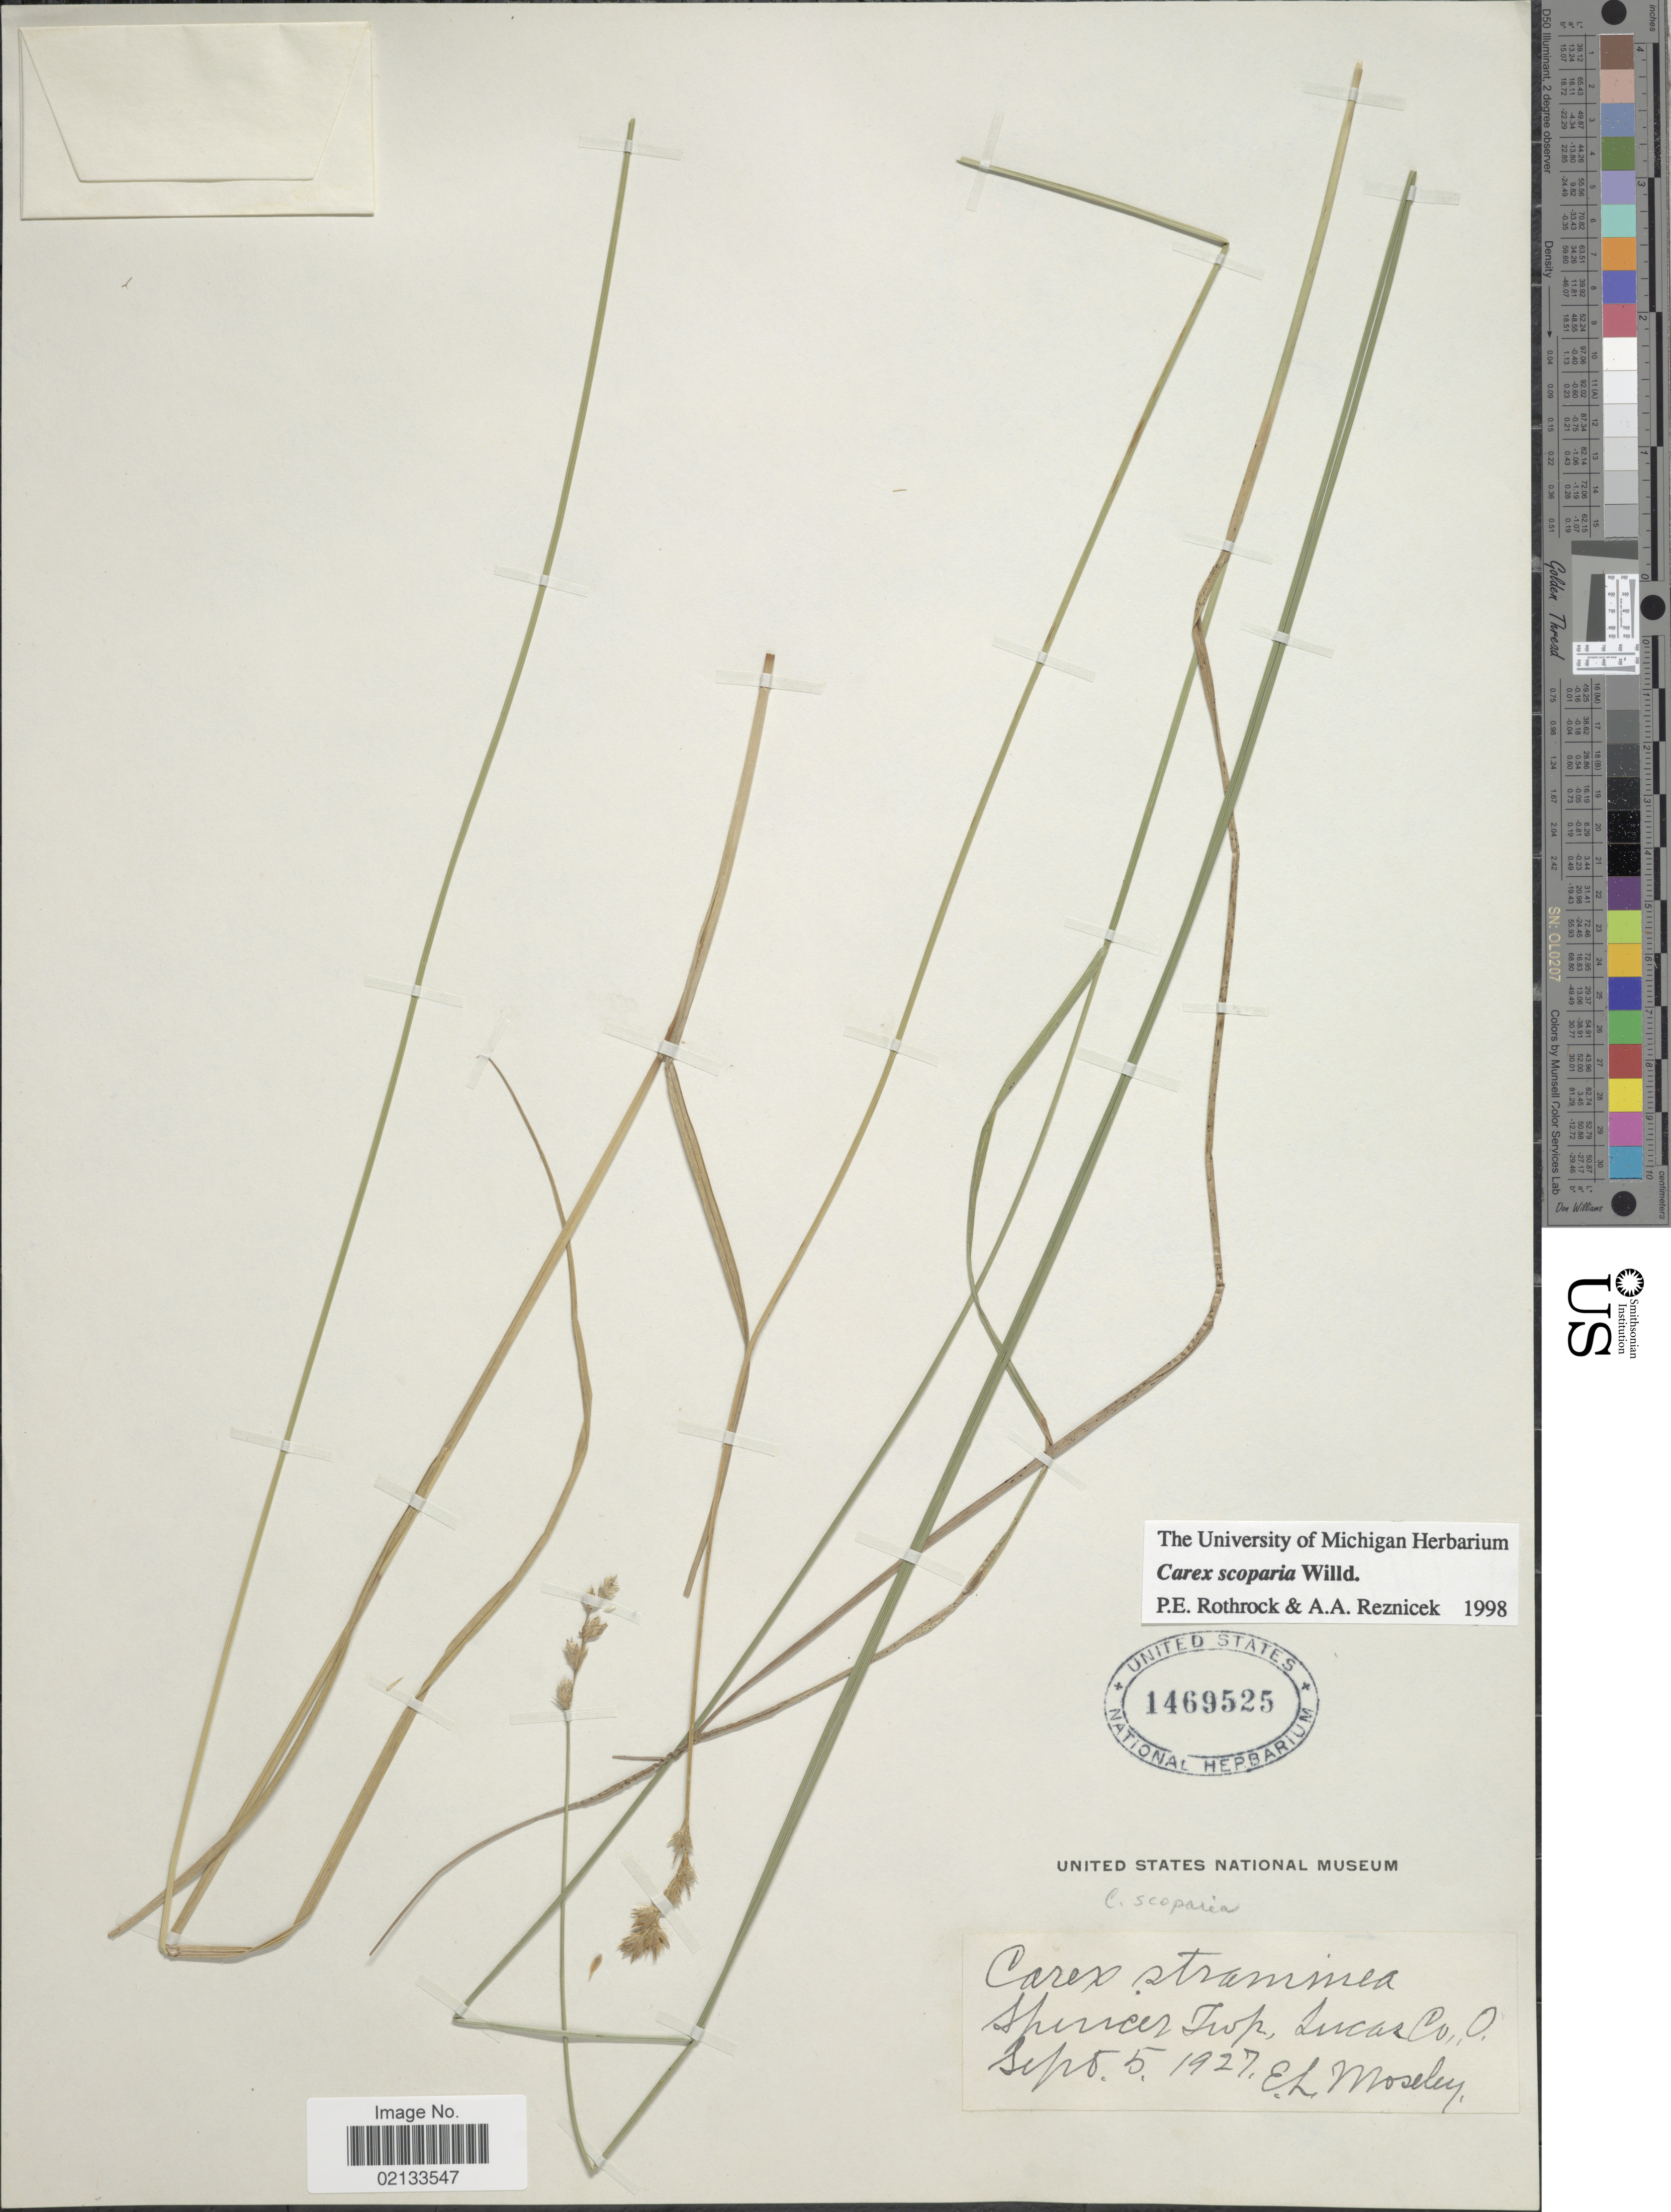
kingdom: Plantae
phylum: Tracheophyta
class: Liliopsida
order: Poales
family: Cyperaceae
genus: Carex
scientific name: Carex scoparia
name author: Schkuhr ex Willd.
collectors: E. Moseley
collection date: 1927-09-05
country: United States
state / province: Ohio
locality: Spencer Twp, Lucas Co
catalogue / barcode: US 1469525